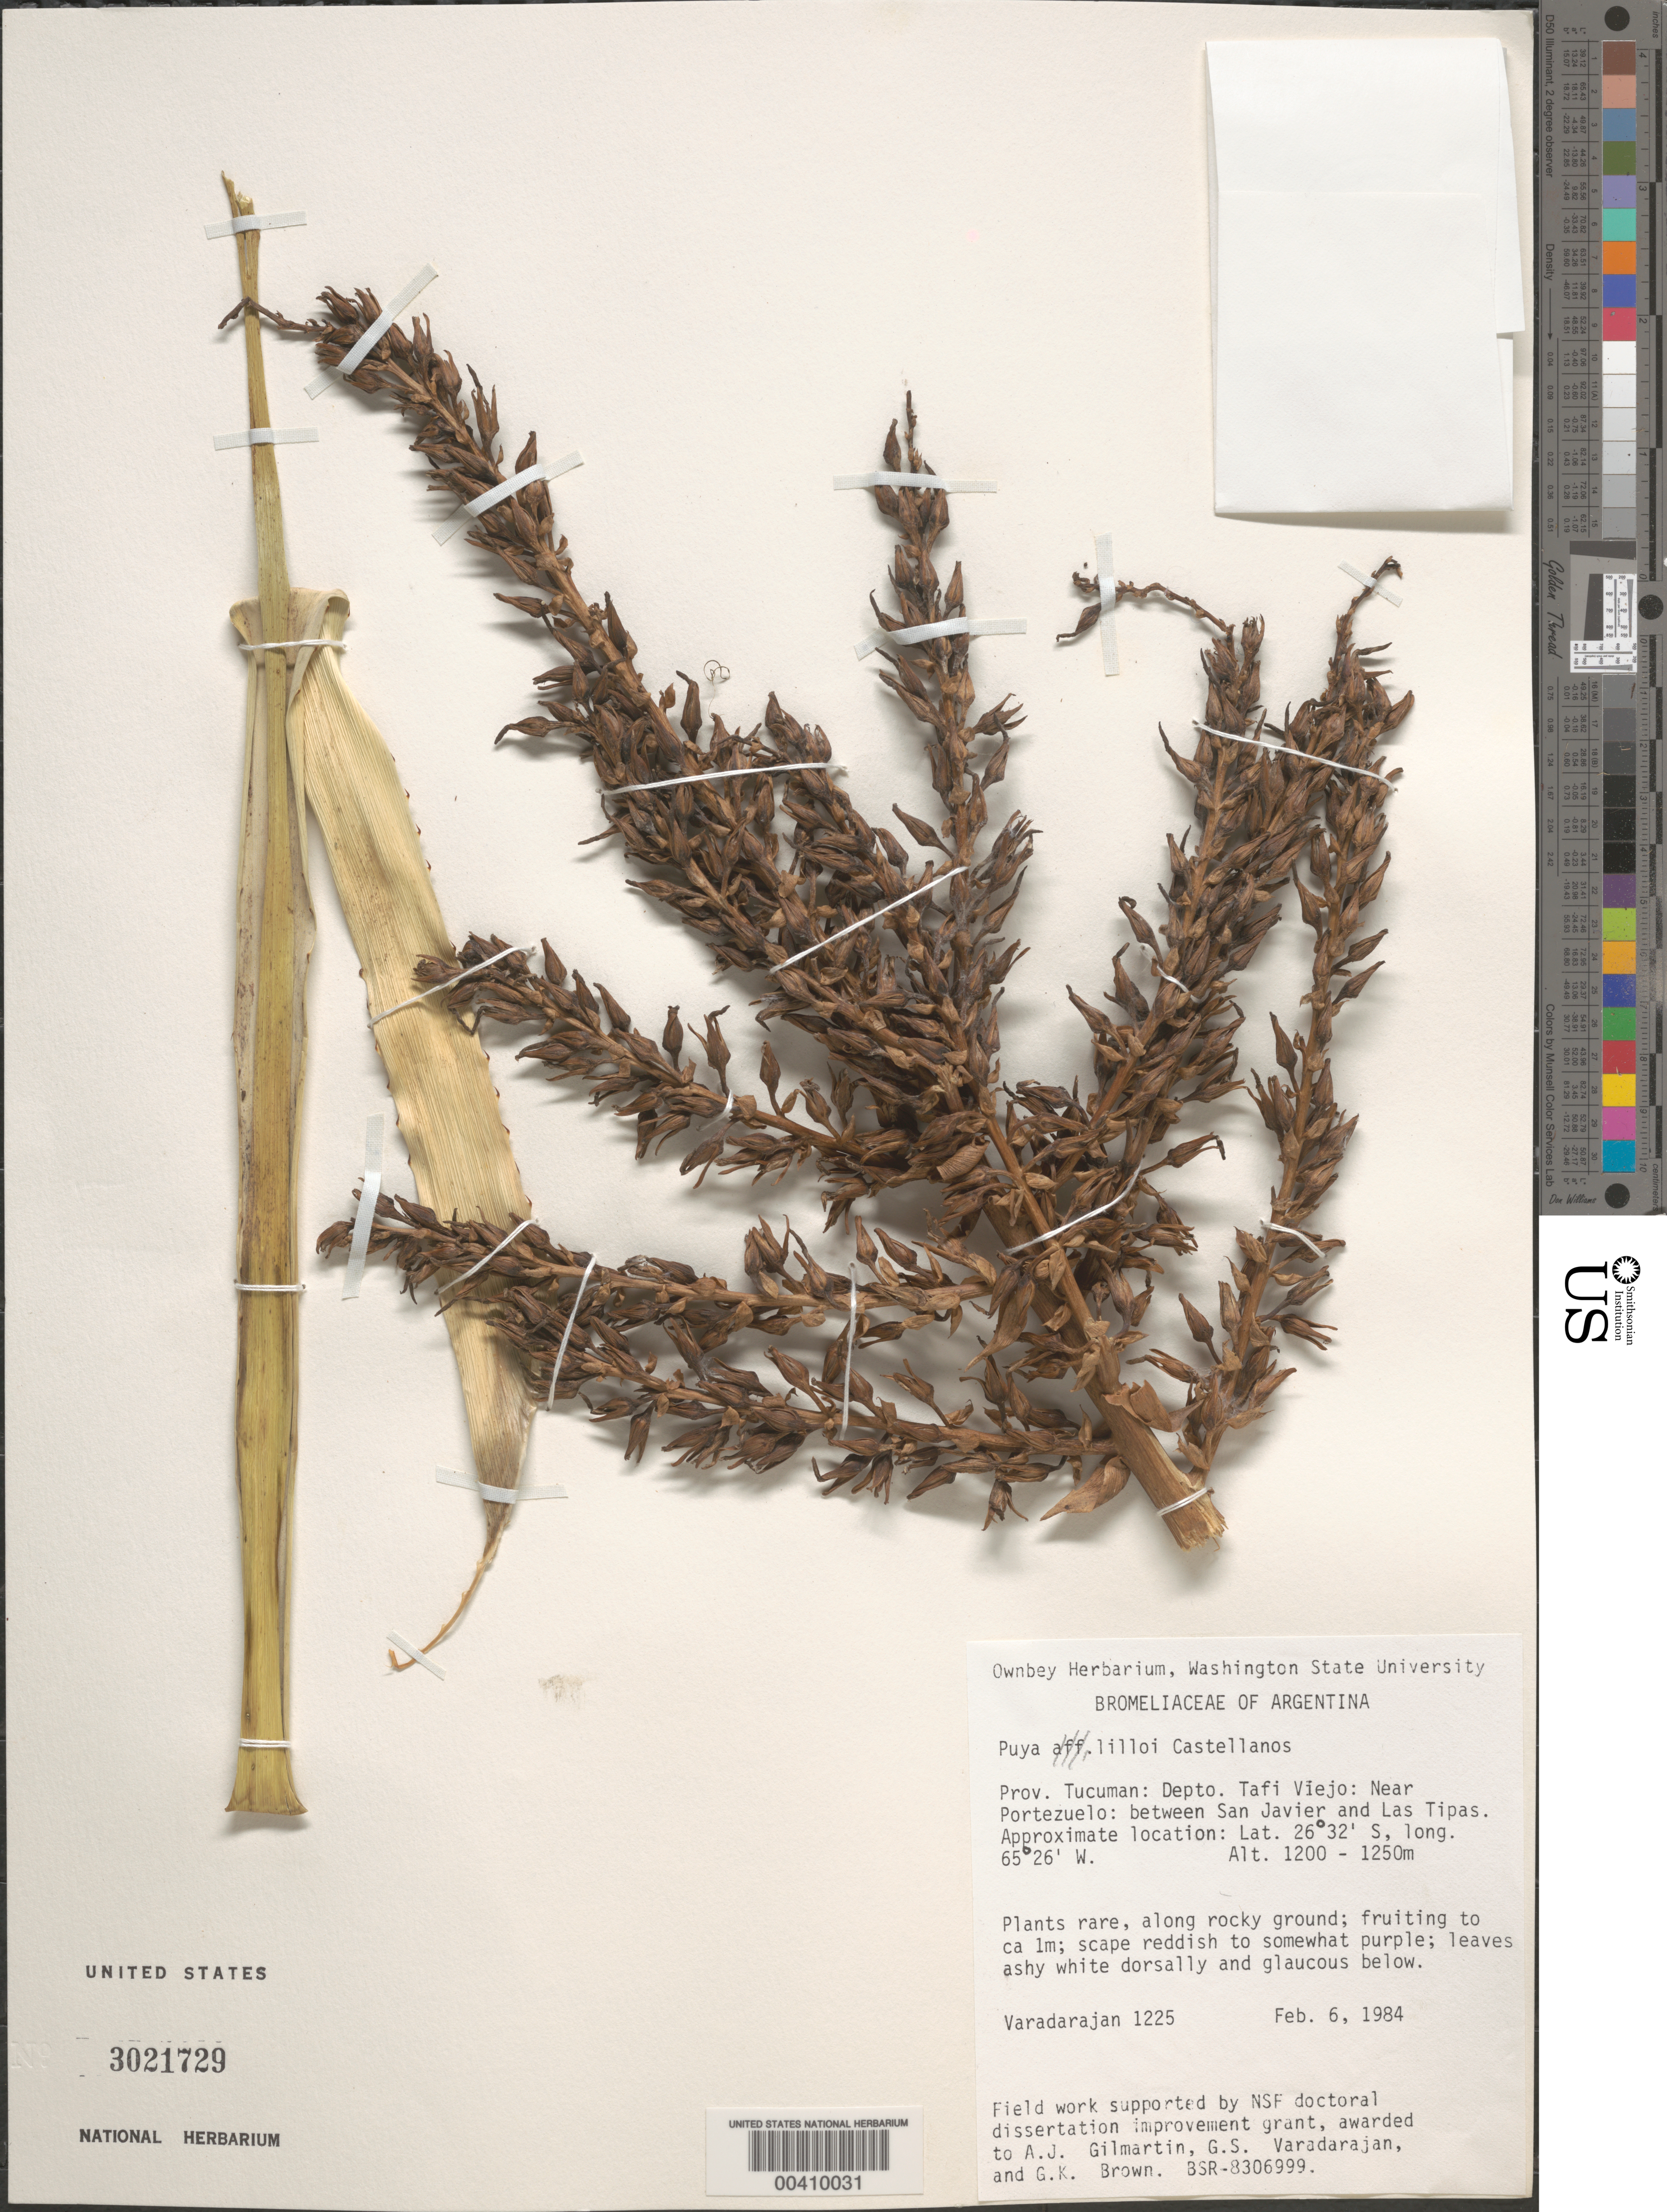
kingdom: Plantae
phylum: Tracheophyta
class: Liliopsida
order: Poales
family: Bromeliaceae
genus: Puya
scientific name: Puya lilloi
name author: A. Cast.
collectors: G. S. Varadarajan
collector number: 1225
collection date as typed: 06 Feb 1984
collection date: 1984-02-06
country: Argentina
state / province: Tucumán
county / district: Tafí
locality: Tafi Viejo, near Portezuelo between San Javier and las Tipas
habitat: Rocky ground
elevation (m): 1200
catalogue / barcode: US 3021729